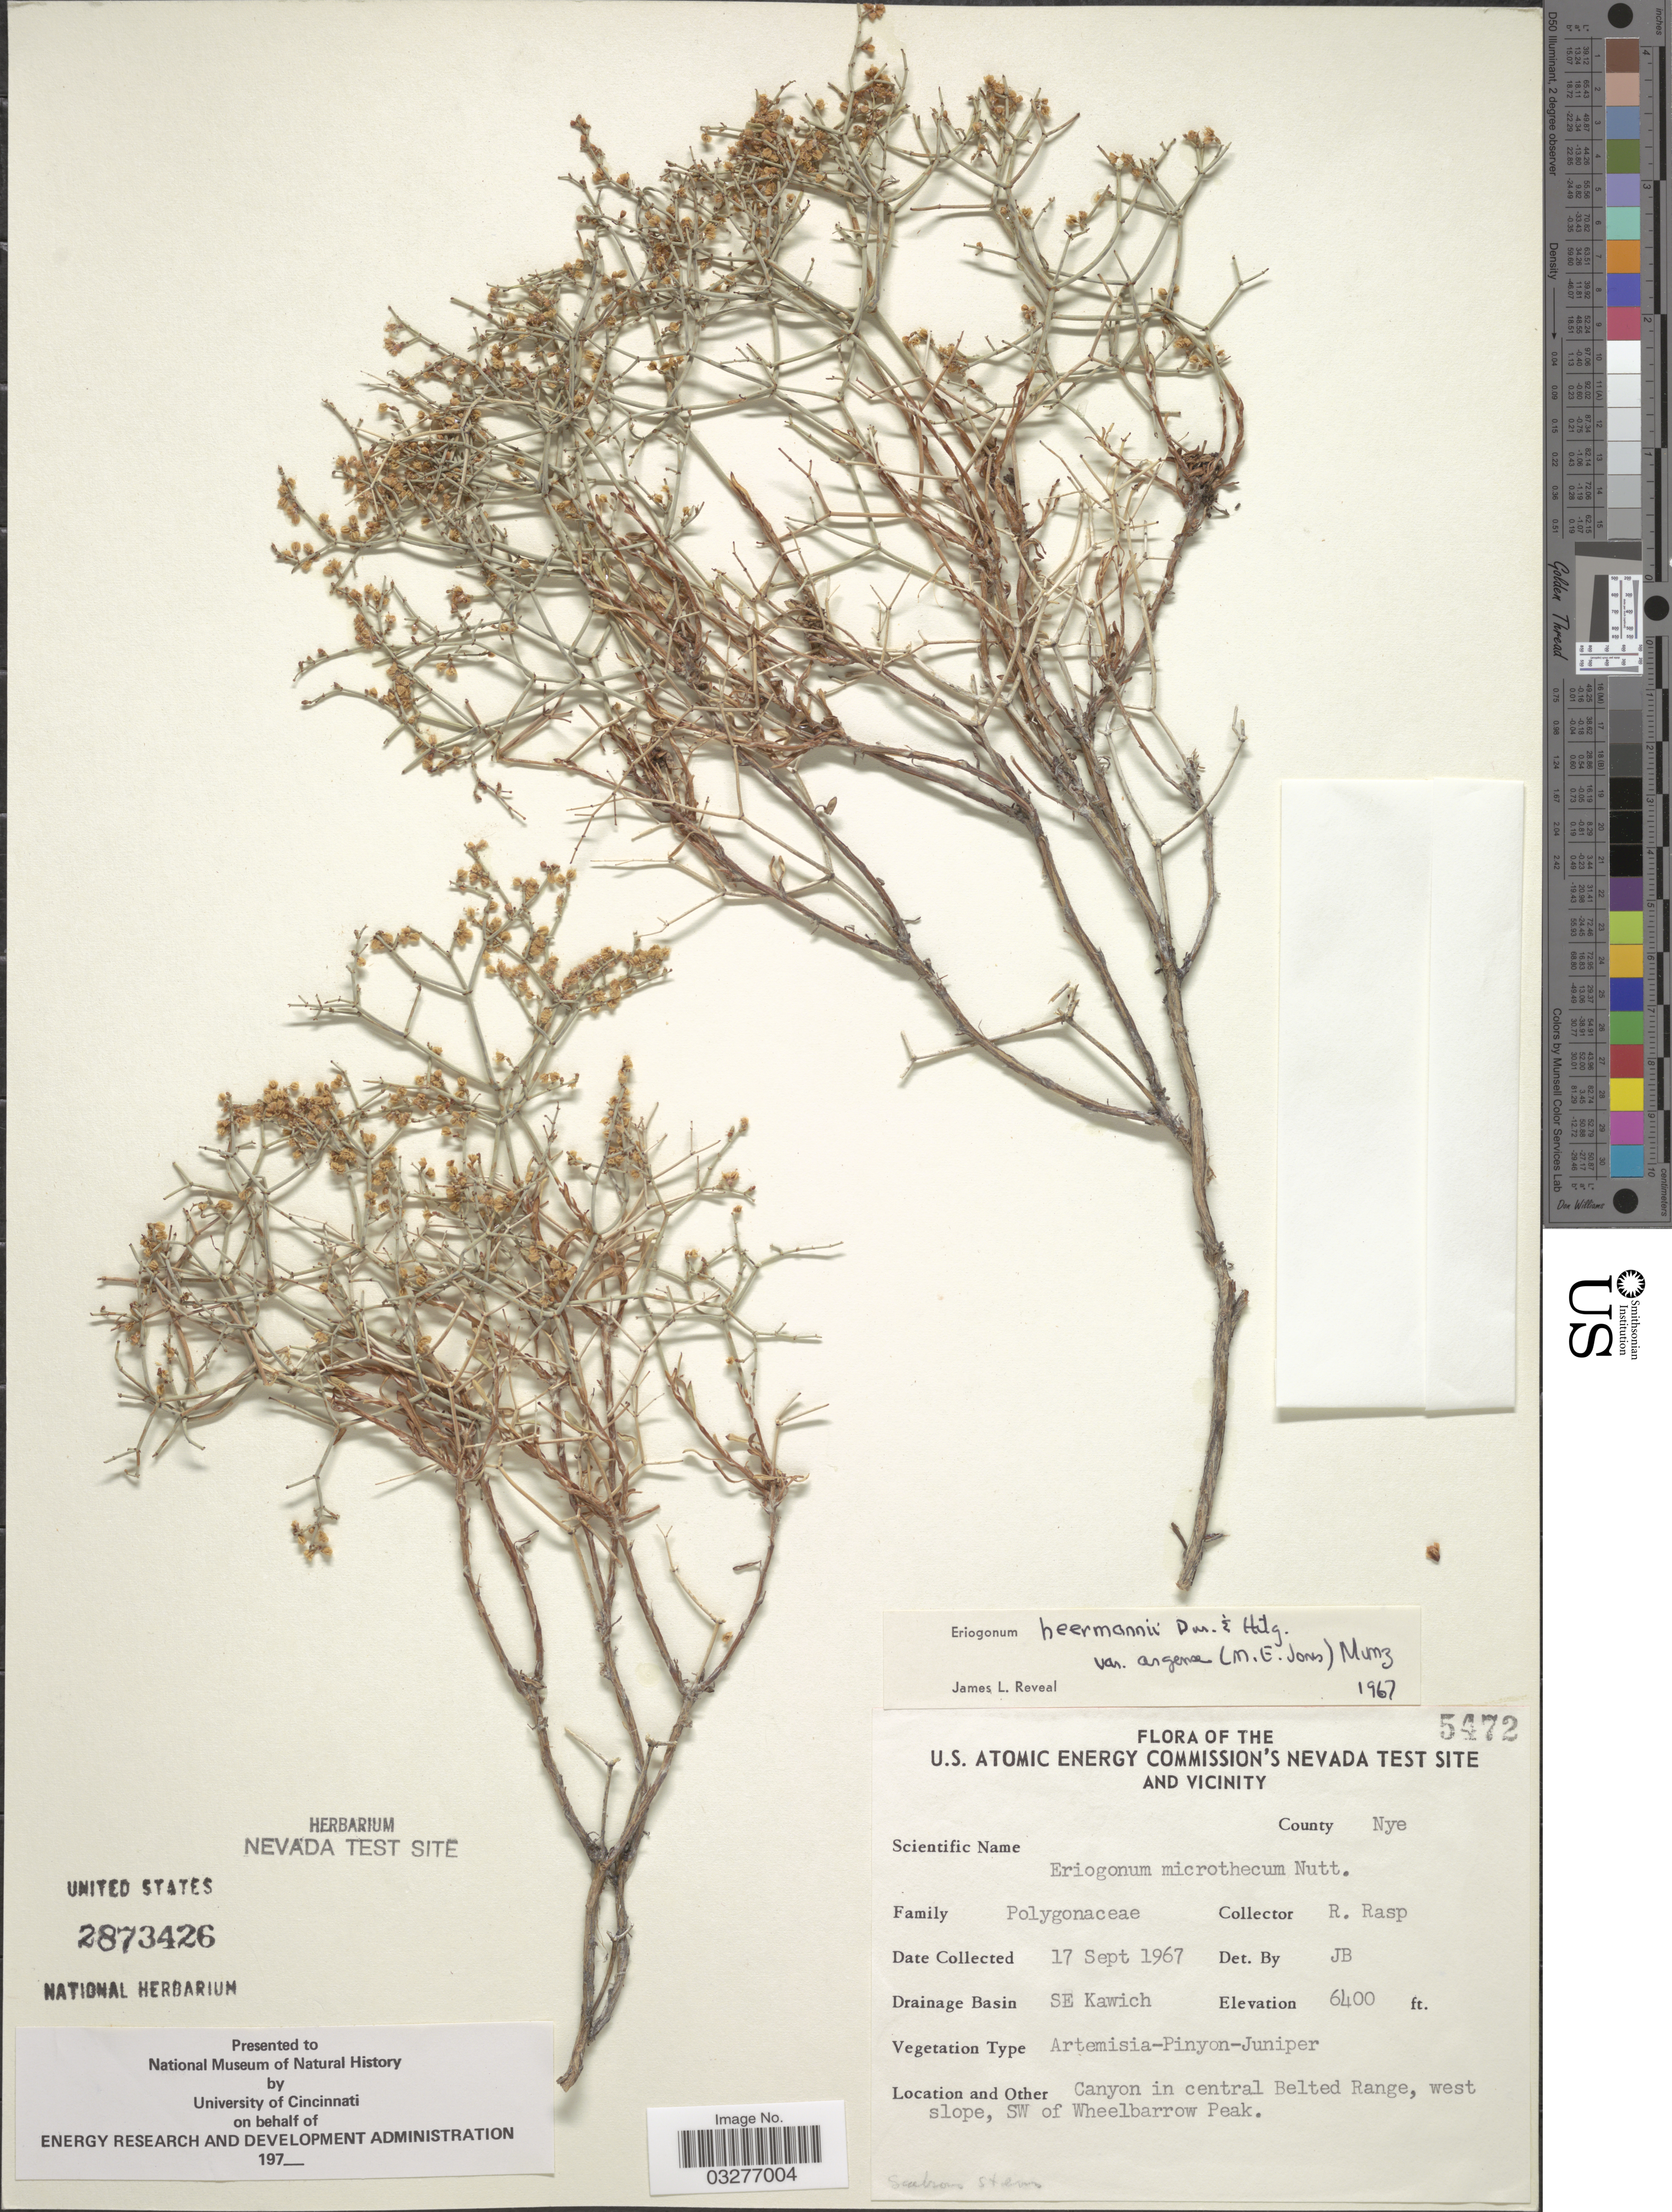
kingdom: Plantae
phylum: Tracheophyta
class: Magnoliopsida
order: Caryophyllales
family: Polygonaceae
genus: Eriogonum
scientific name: Eriogonum heermannii var. argense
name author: (M.E. Jones) Munz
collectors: R. Rasp.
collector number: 5472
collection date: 1967-09-17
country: United States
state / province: Nevada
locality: U.S. Atomic Energy Commission's Nevada Test Site and Vicinity. County Nye. Drainage Basin SE Kawich. Canyon in central Belted Range, west slope, SW of Wheelbarrow Peak.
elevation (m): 1951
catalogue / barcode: US 2873426